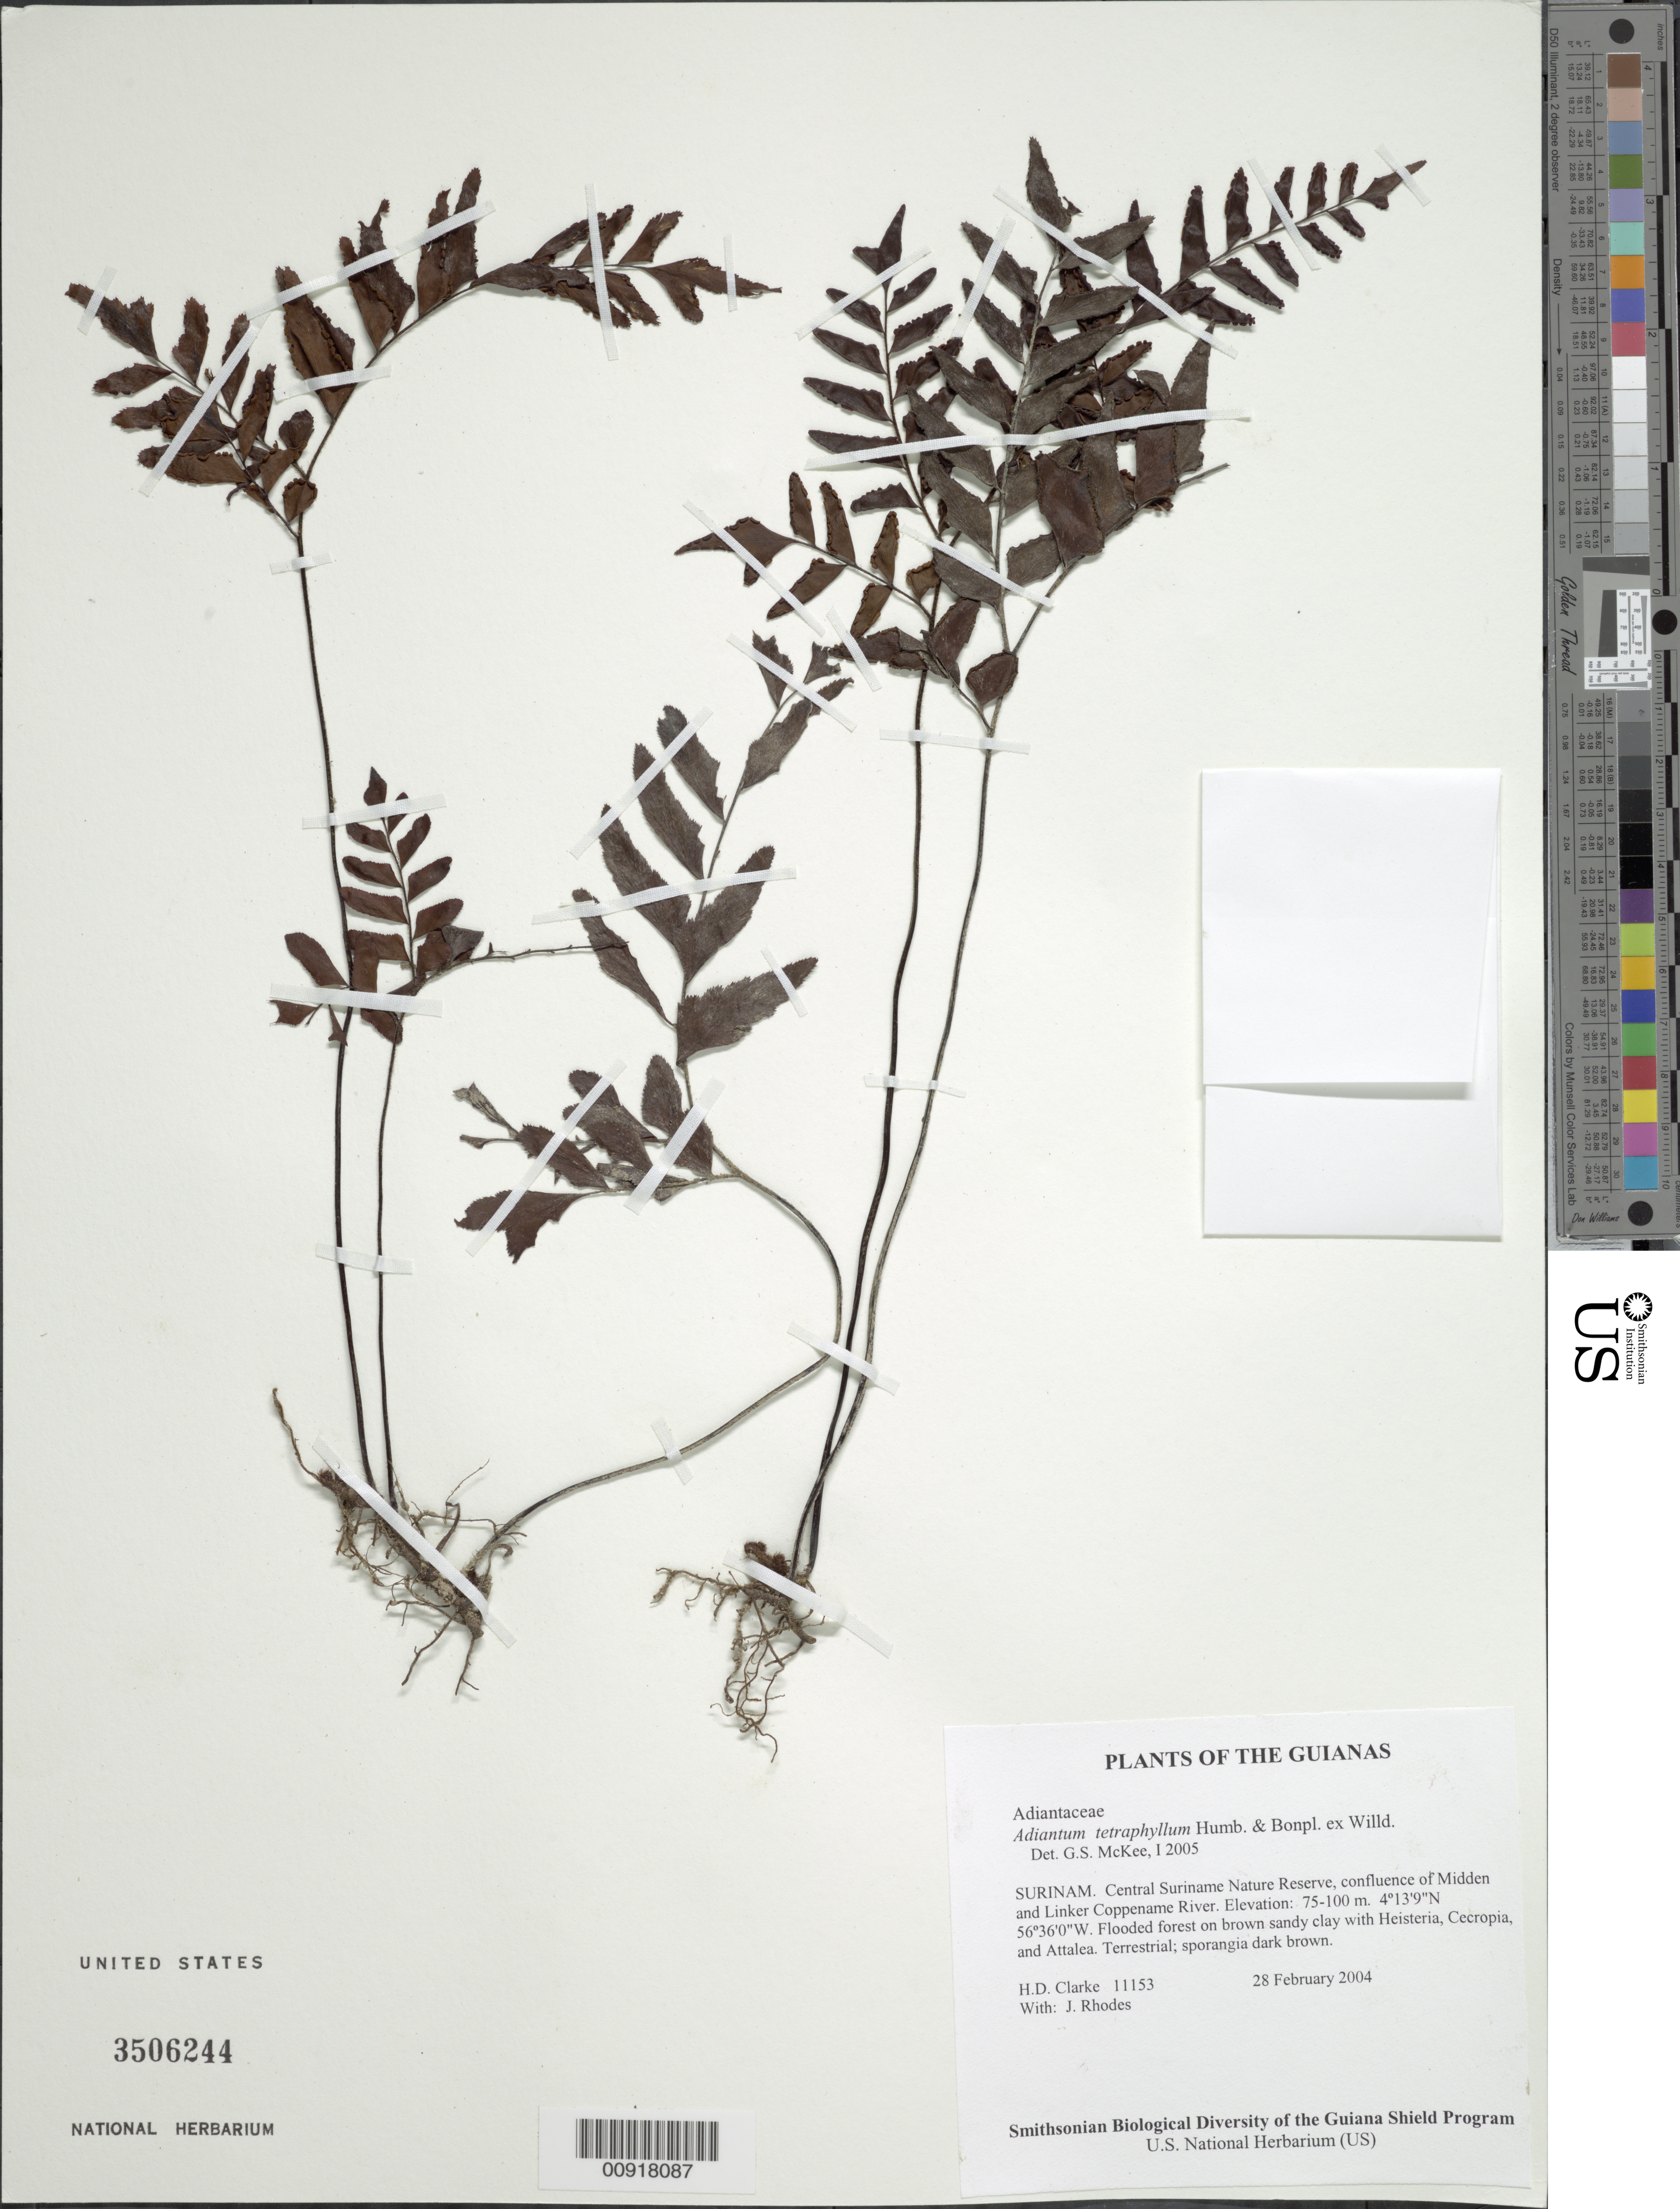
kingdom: Plantae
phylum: Tracheophyta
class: Polypodiopsida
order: Polypodiales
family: Pteridaceae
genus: Adiantum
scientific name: Adiantum tetraphyllum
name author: Humb. & Bonpl. ex Willd.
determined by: McKee, G. S., (US), NMNH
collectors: H. D. Clarke & J. Rhodes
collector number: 11153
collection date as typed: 28 February 2004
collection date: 2004-02-28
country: Suriname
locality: Central Suriname Nature Reserve, confluence of Midden and Linker Coppename River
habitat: Flooded forest on brown sandy clay with Heisteria, Cecropia, and Attalea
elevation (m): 75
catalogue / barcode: US 3506244